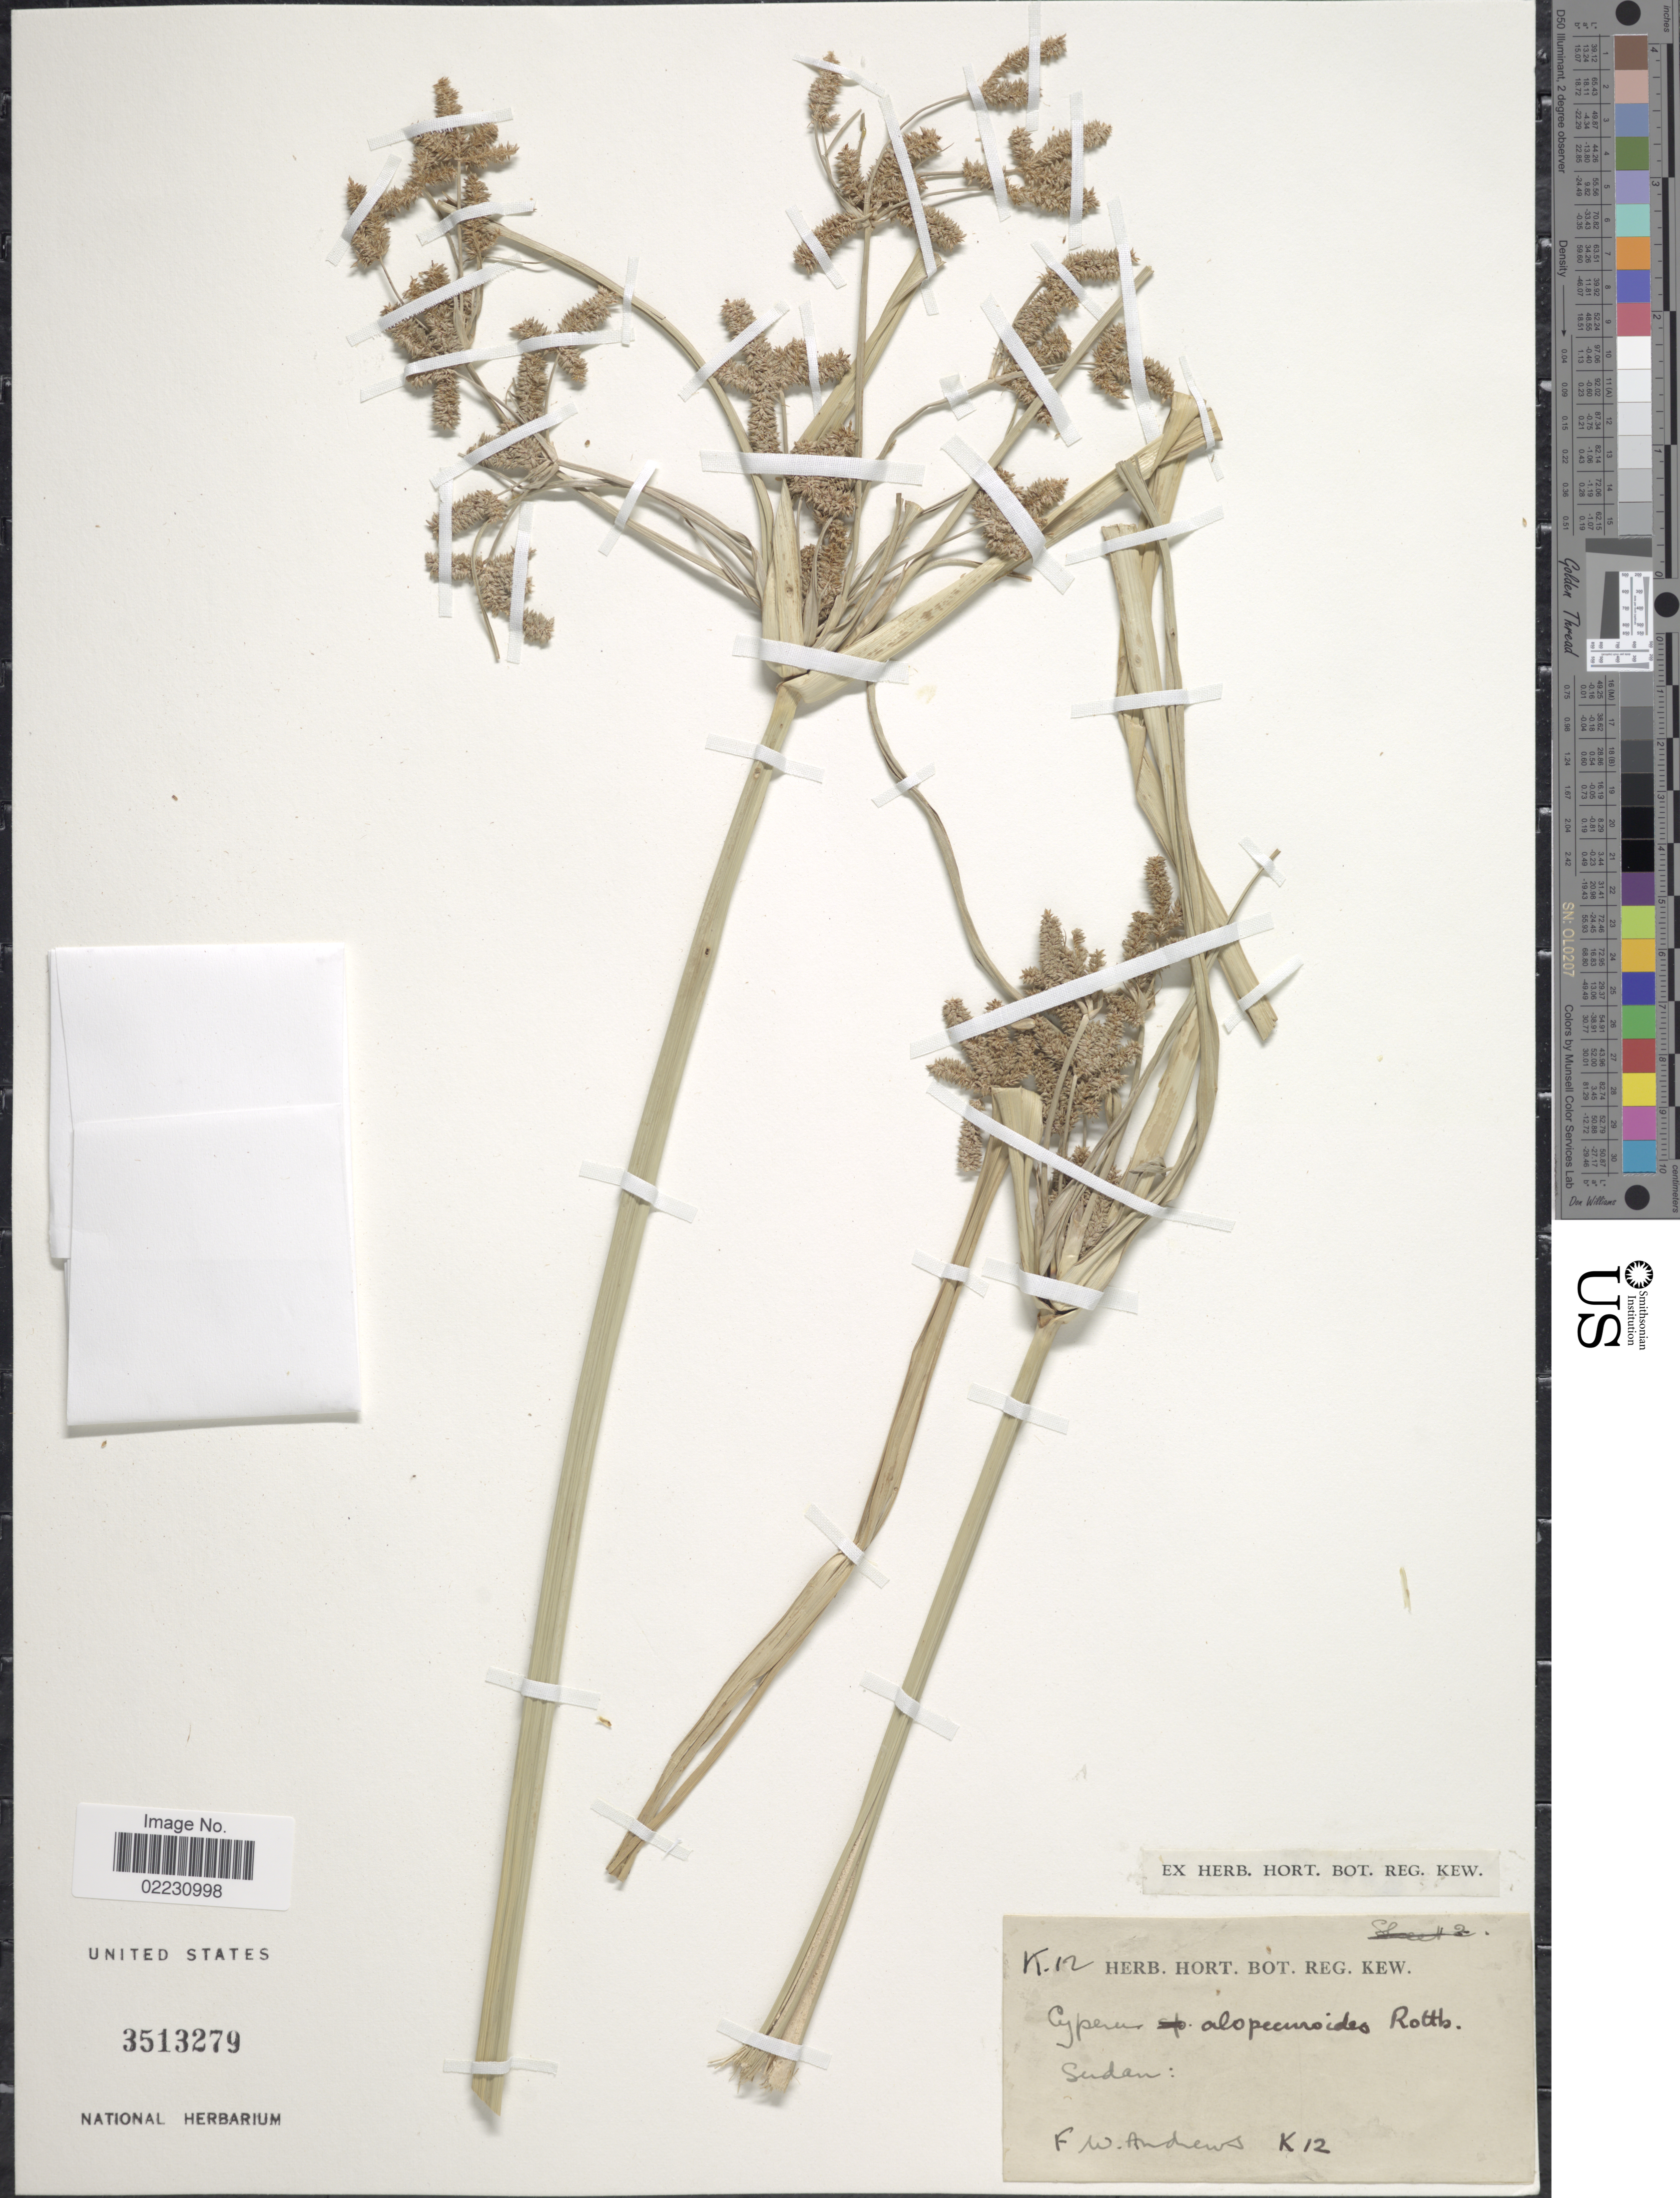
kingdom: Plantae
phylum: Tracheophyta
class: Liliopsida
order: Poales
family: Cyperaceae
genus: Cyperus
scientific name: Cyperus alopecuroides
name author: Rottb.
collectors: F. W. Andrews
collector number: K12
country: Sudan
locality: Sudan.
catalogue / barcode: US 3512279